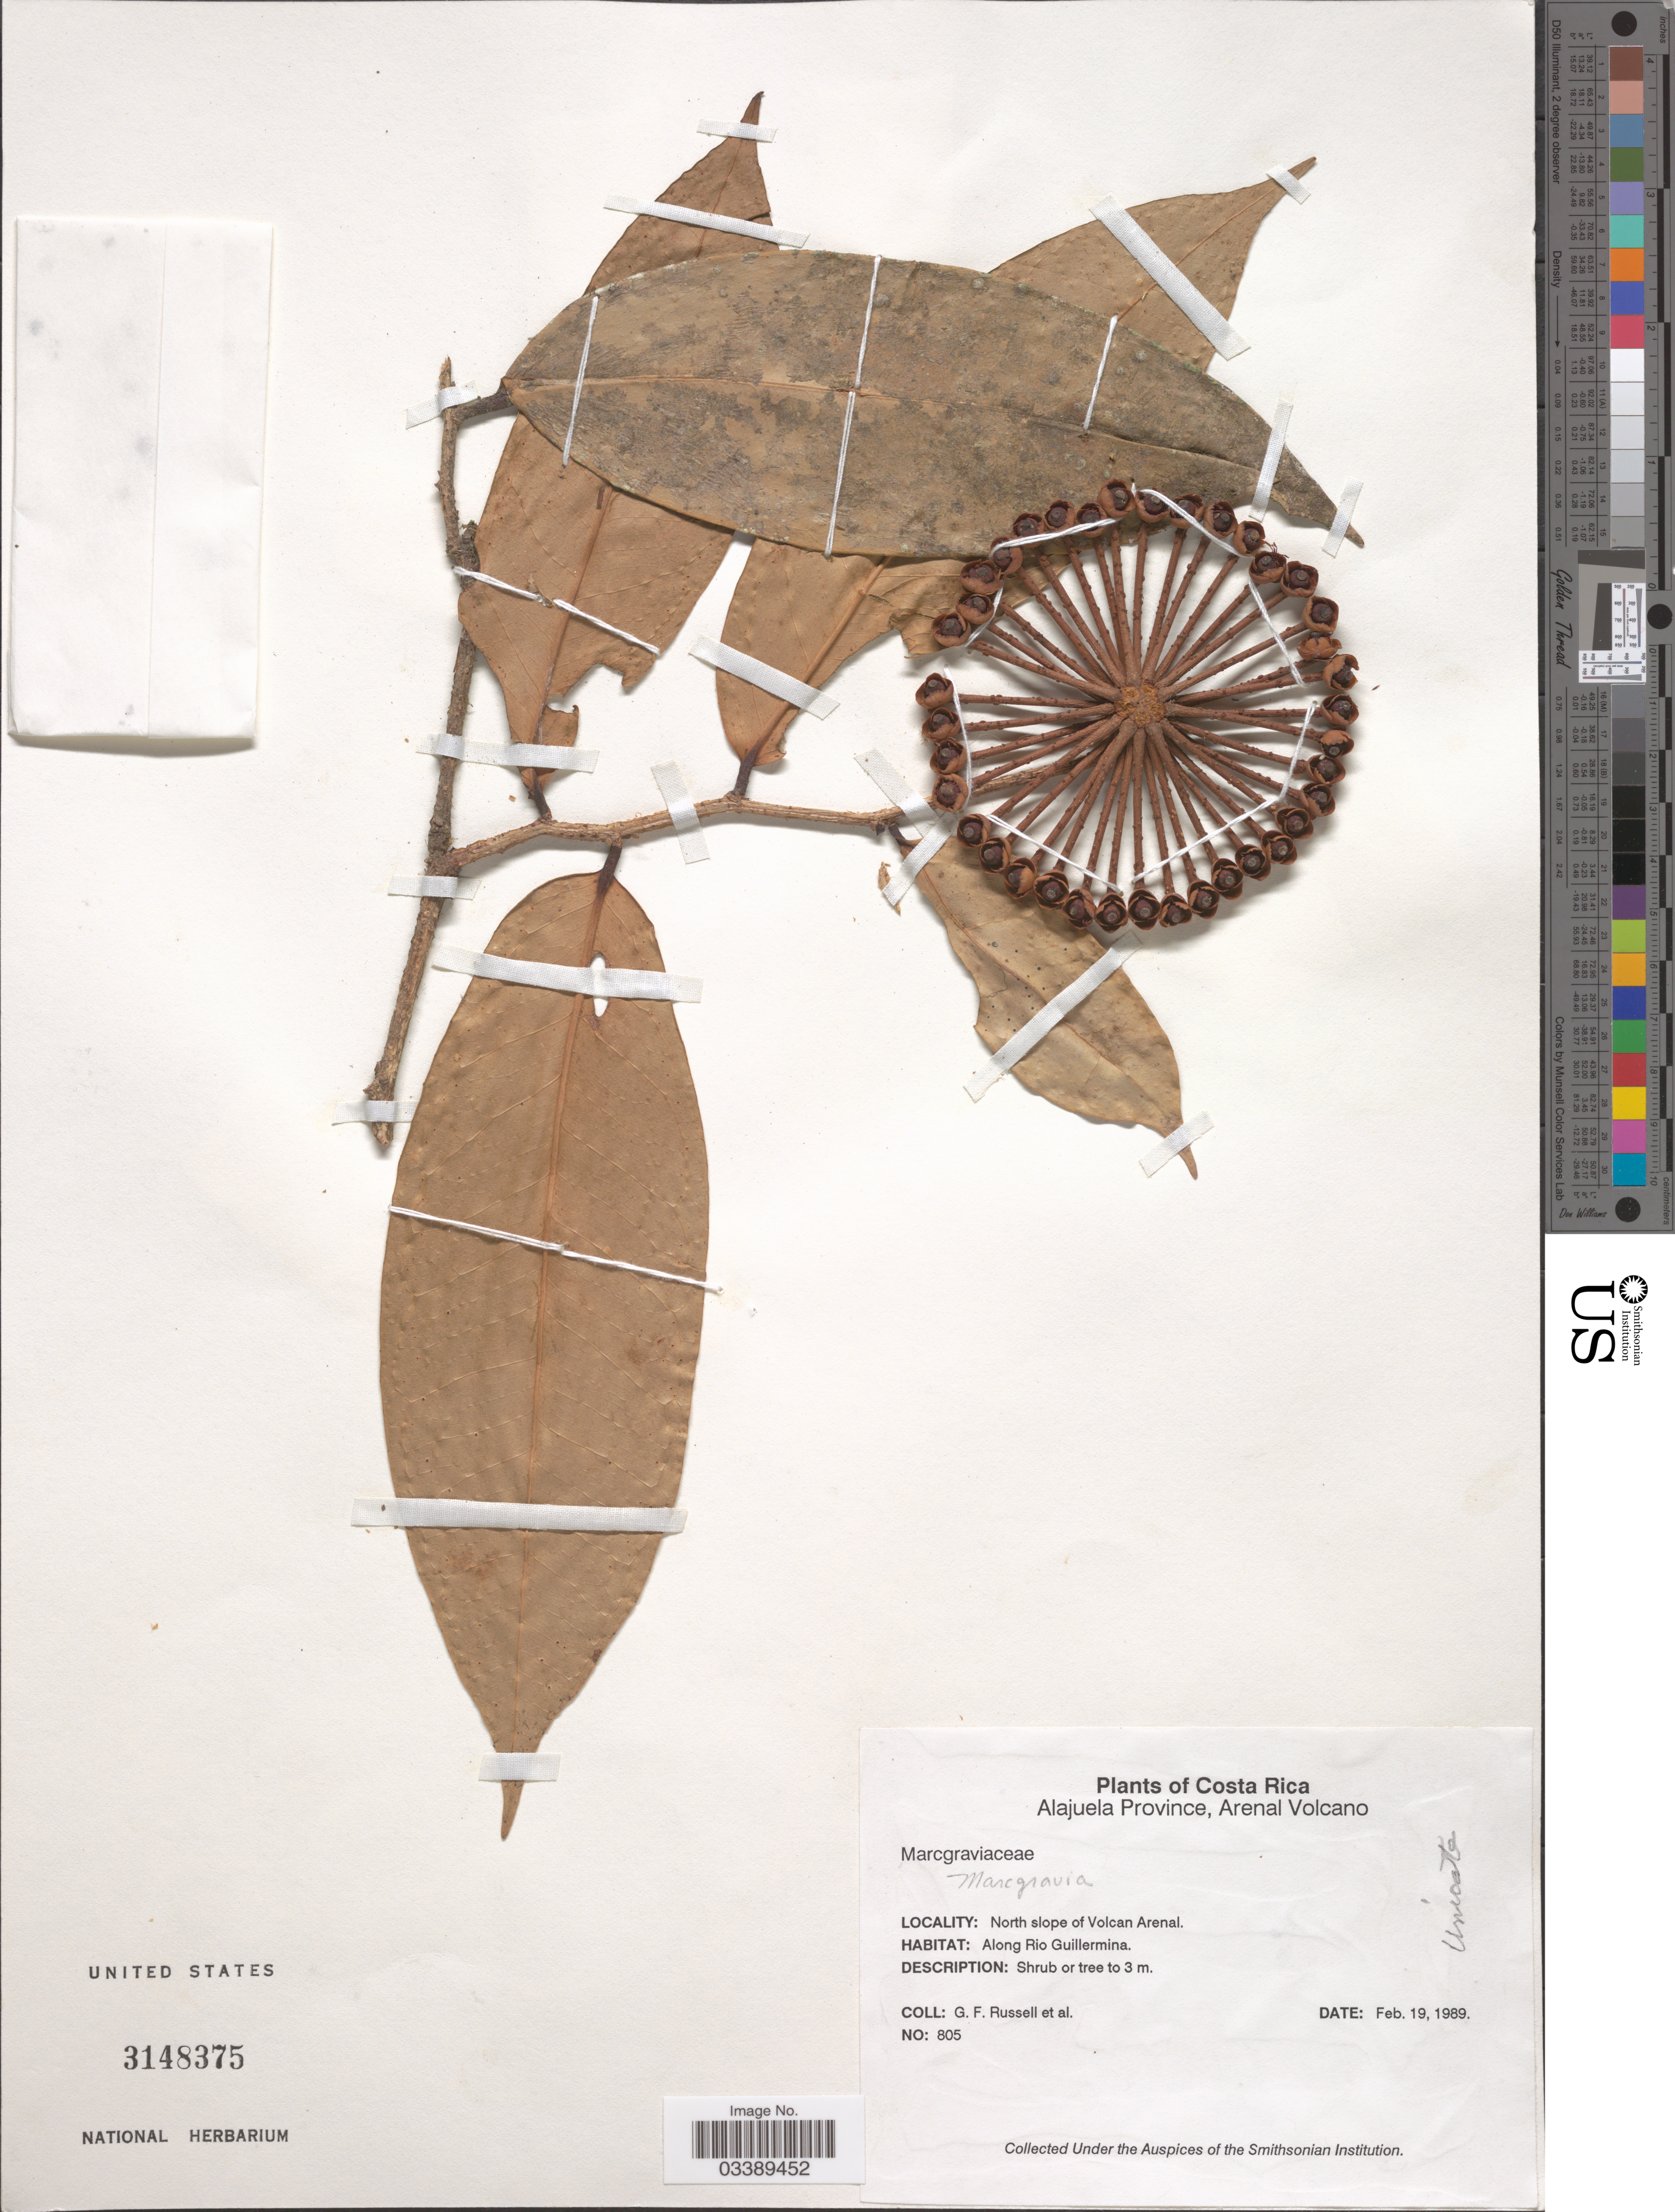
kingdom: Plantae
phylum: Tracheophyta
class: Magnoliopsida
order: Ericales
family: Marcgraviaceae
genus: Marcgravia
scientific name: Marcgravia sp.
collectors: G. Russell & et al.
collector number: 805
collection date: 1989-02-19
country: Costa Rica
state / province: Alajuela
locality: Arenal Volcano, North slope of Volcan Arenal. Along Rio Guillermina.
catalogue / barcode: US 3148375